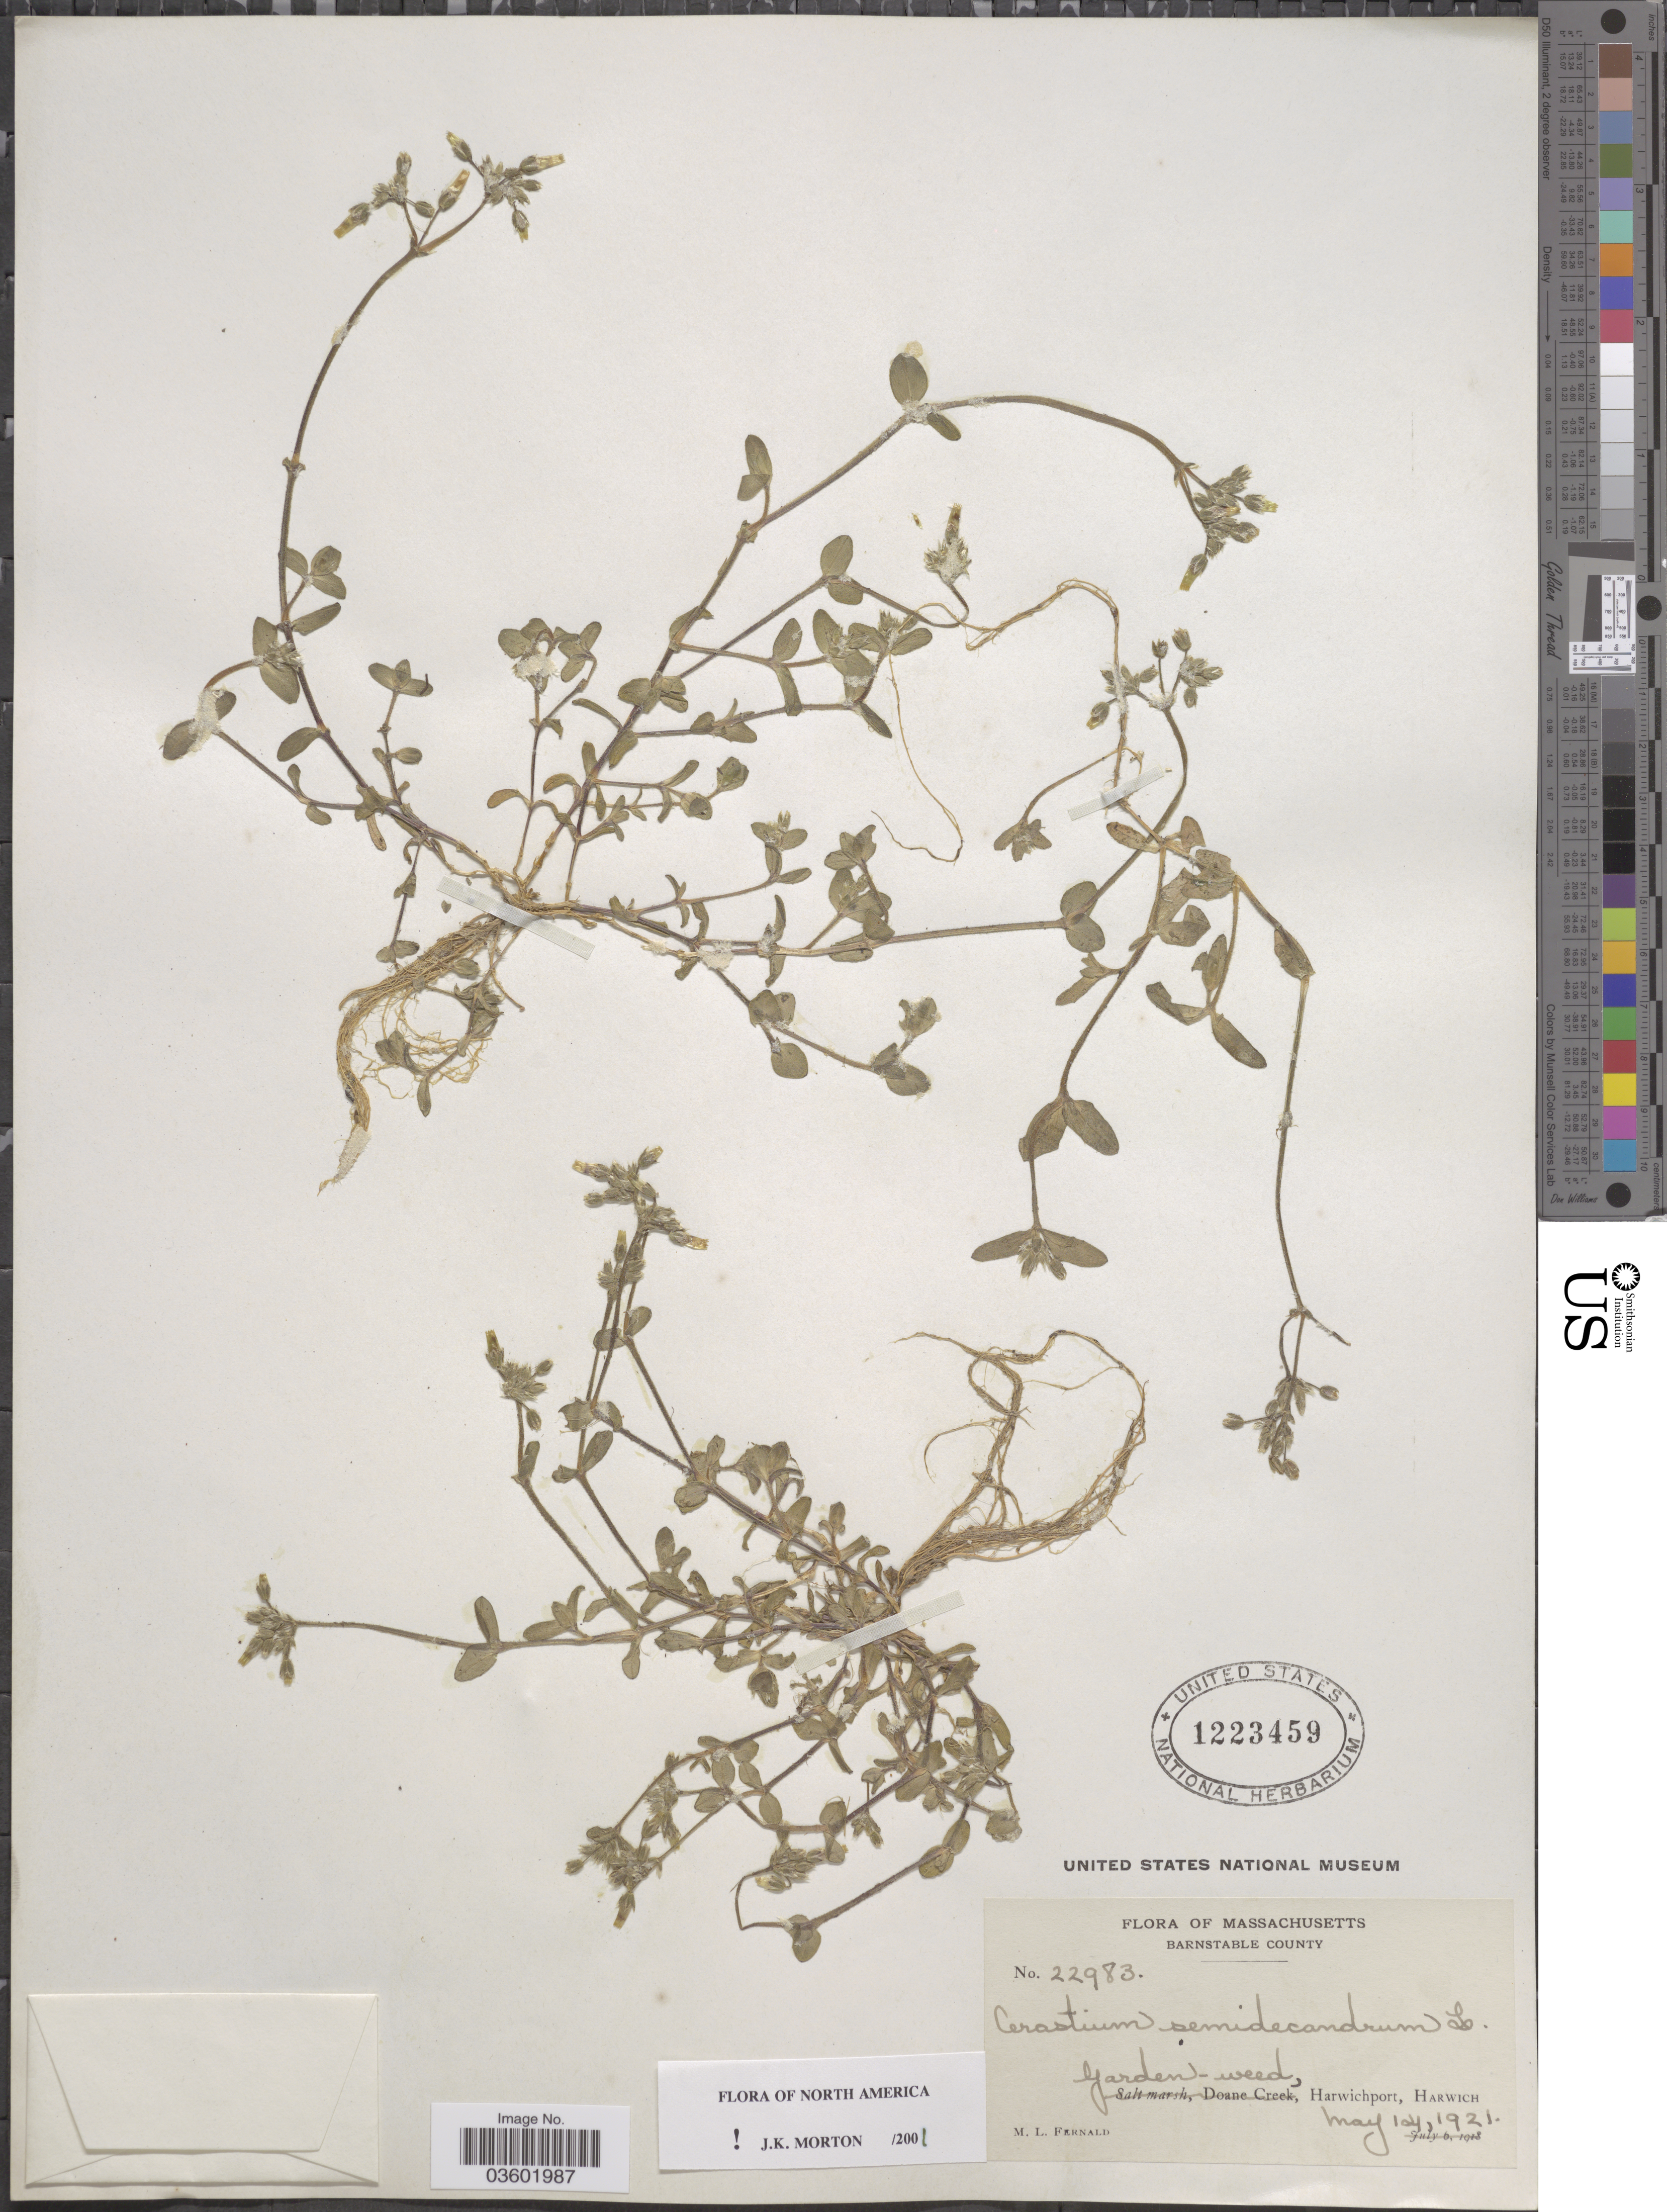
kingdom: Plantae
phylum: Tracheophyta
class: Magnoliopsida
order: Caryophyllales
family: Caryophyllaceae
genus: Cerastium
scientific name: Cerastium semidecandrum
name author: L.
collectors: M. L. Fernald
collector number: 22983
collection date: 1921-05-14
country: United States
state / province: Massachusetts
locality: Harwichport, Harwich.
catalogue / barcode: US 1223459